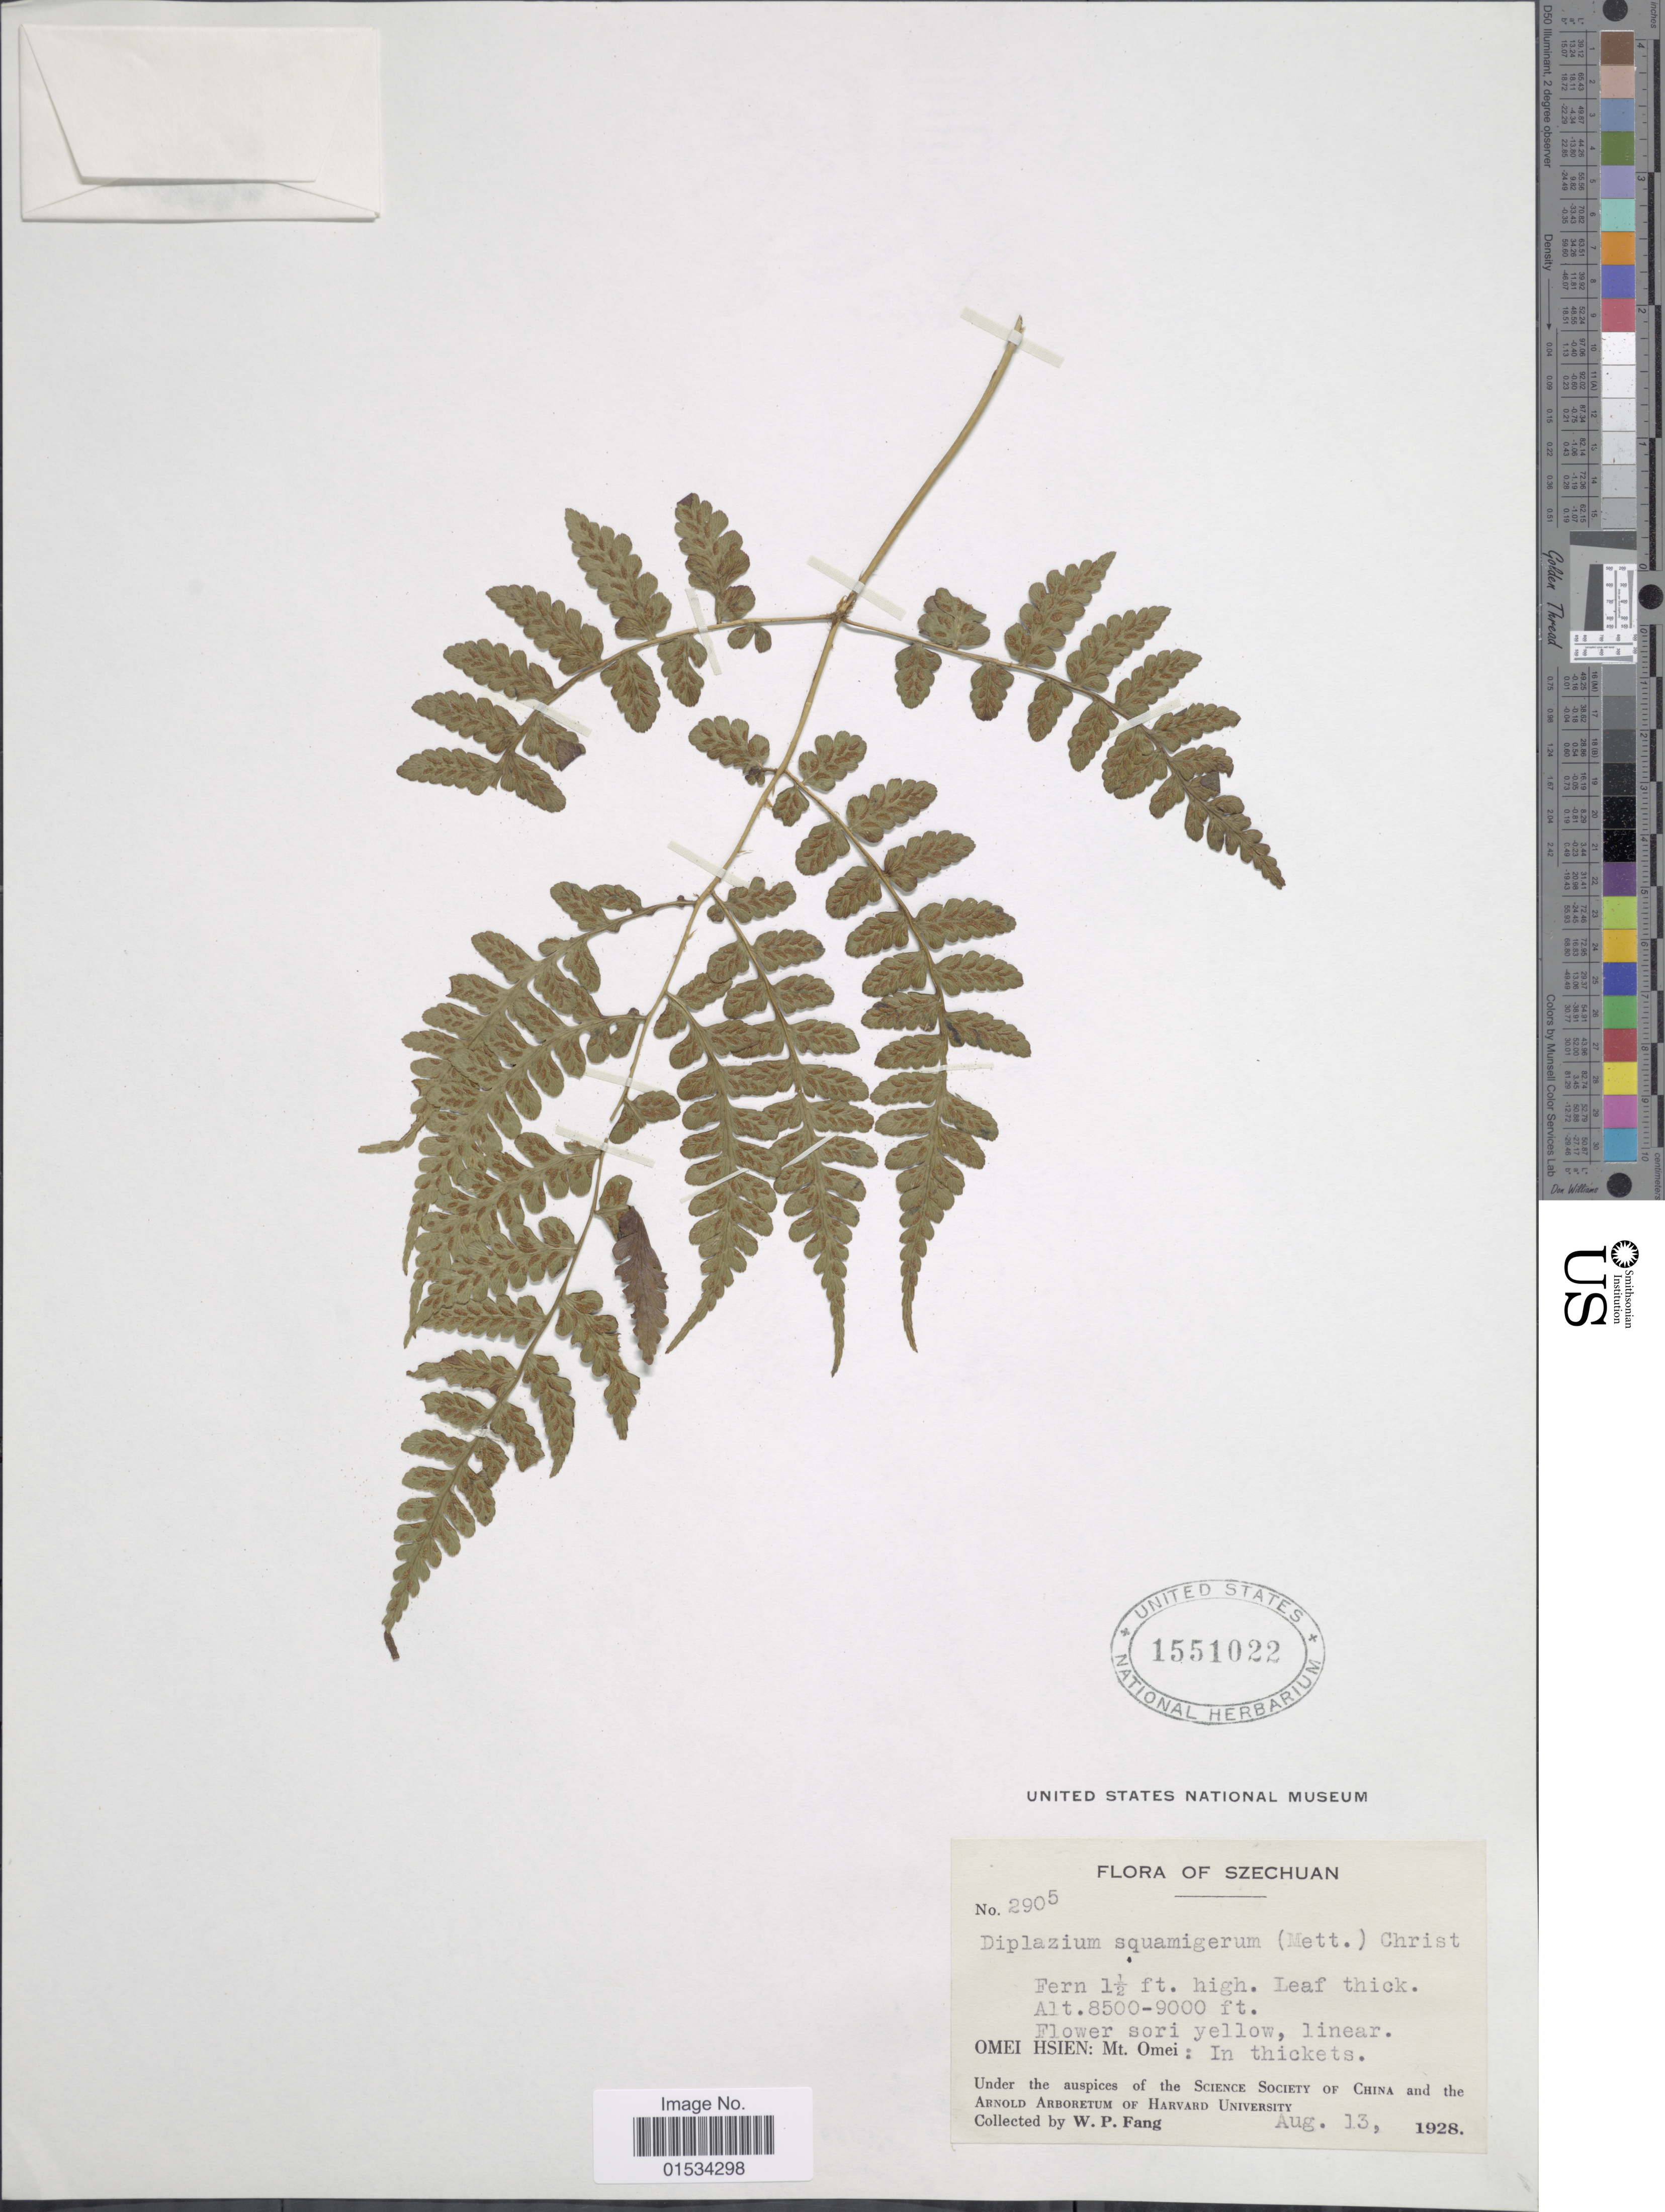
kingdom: Plantae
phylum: Tracheophyta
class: Polypodiopsida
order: Polypodiales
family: Athyriaceae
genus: Diplazium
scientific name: Diplazium squamigerum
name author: (Mett.) Christ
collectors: W. P. Fang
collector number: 2905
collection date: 1928-08-13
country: China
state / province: Sichuan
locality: Szechuan, Omei Hsien : Mt. Omei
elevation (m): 2591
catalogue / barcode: US 1551022